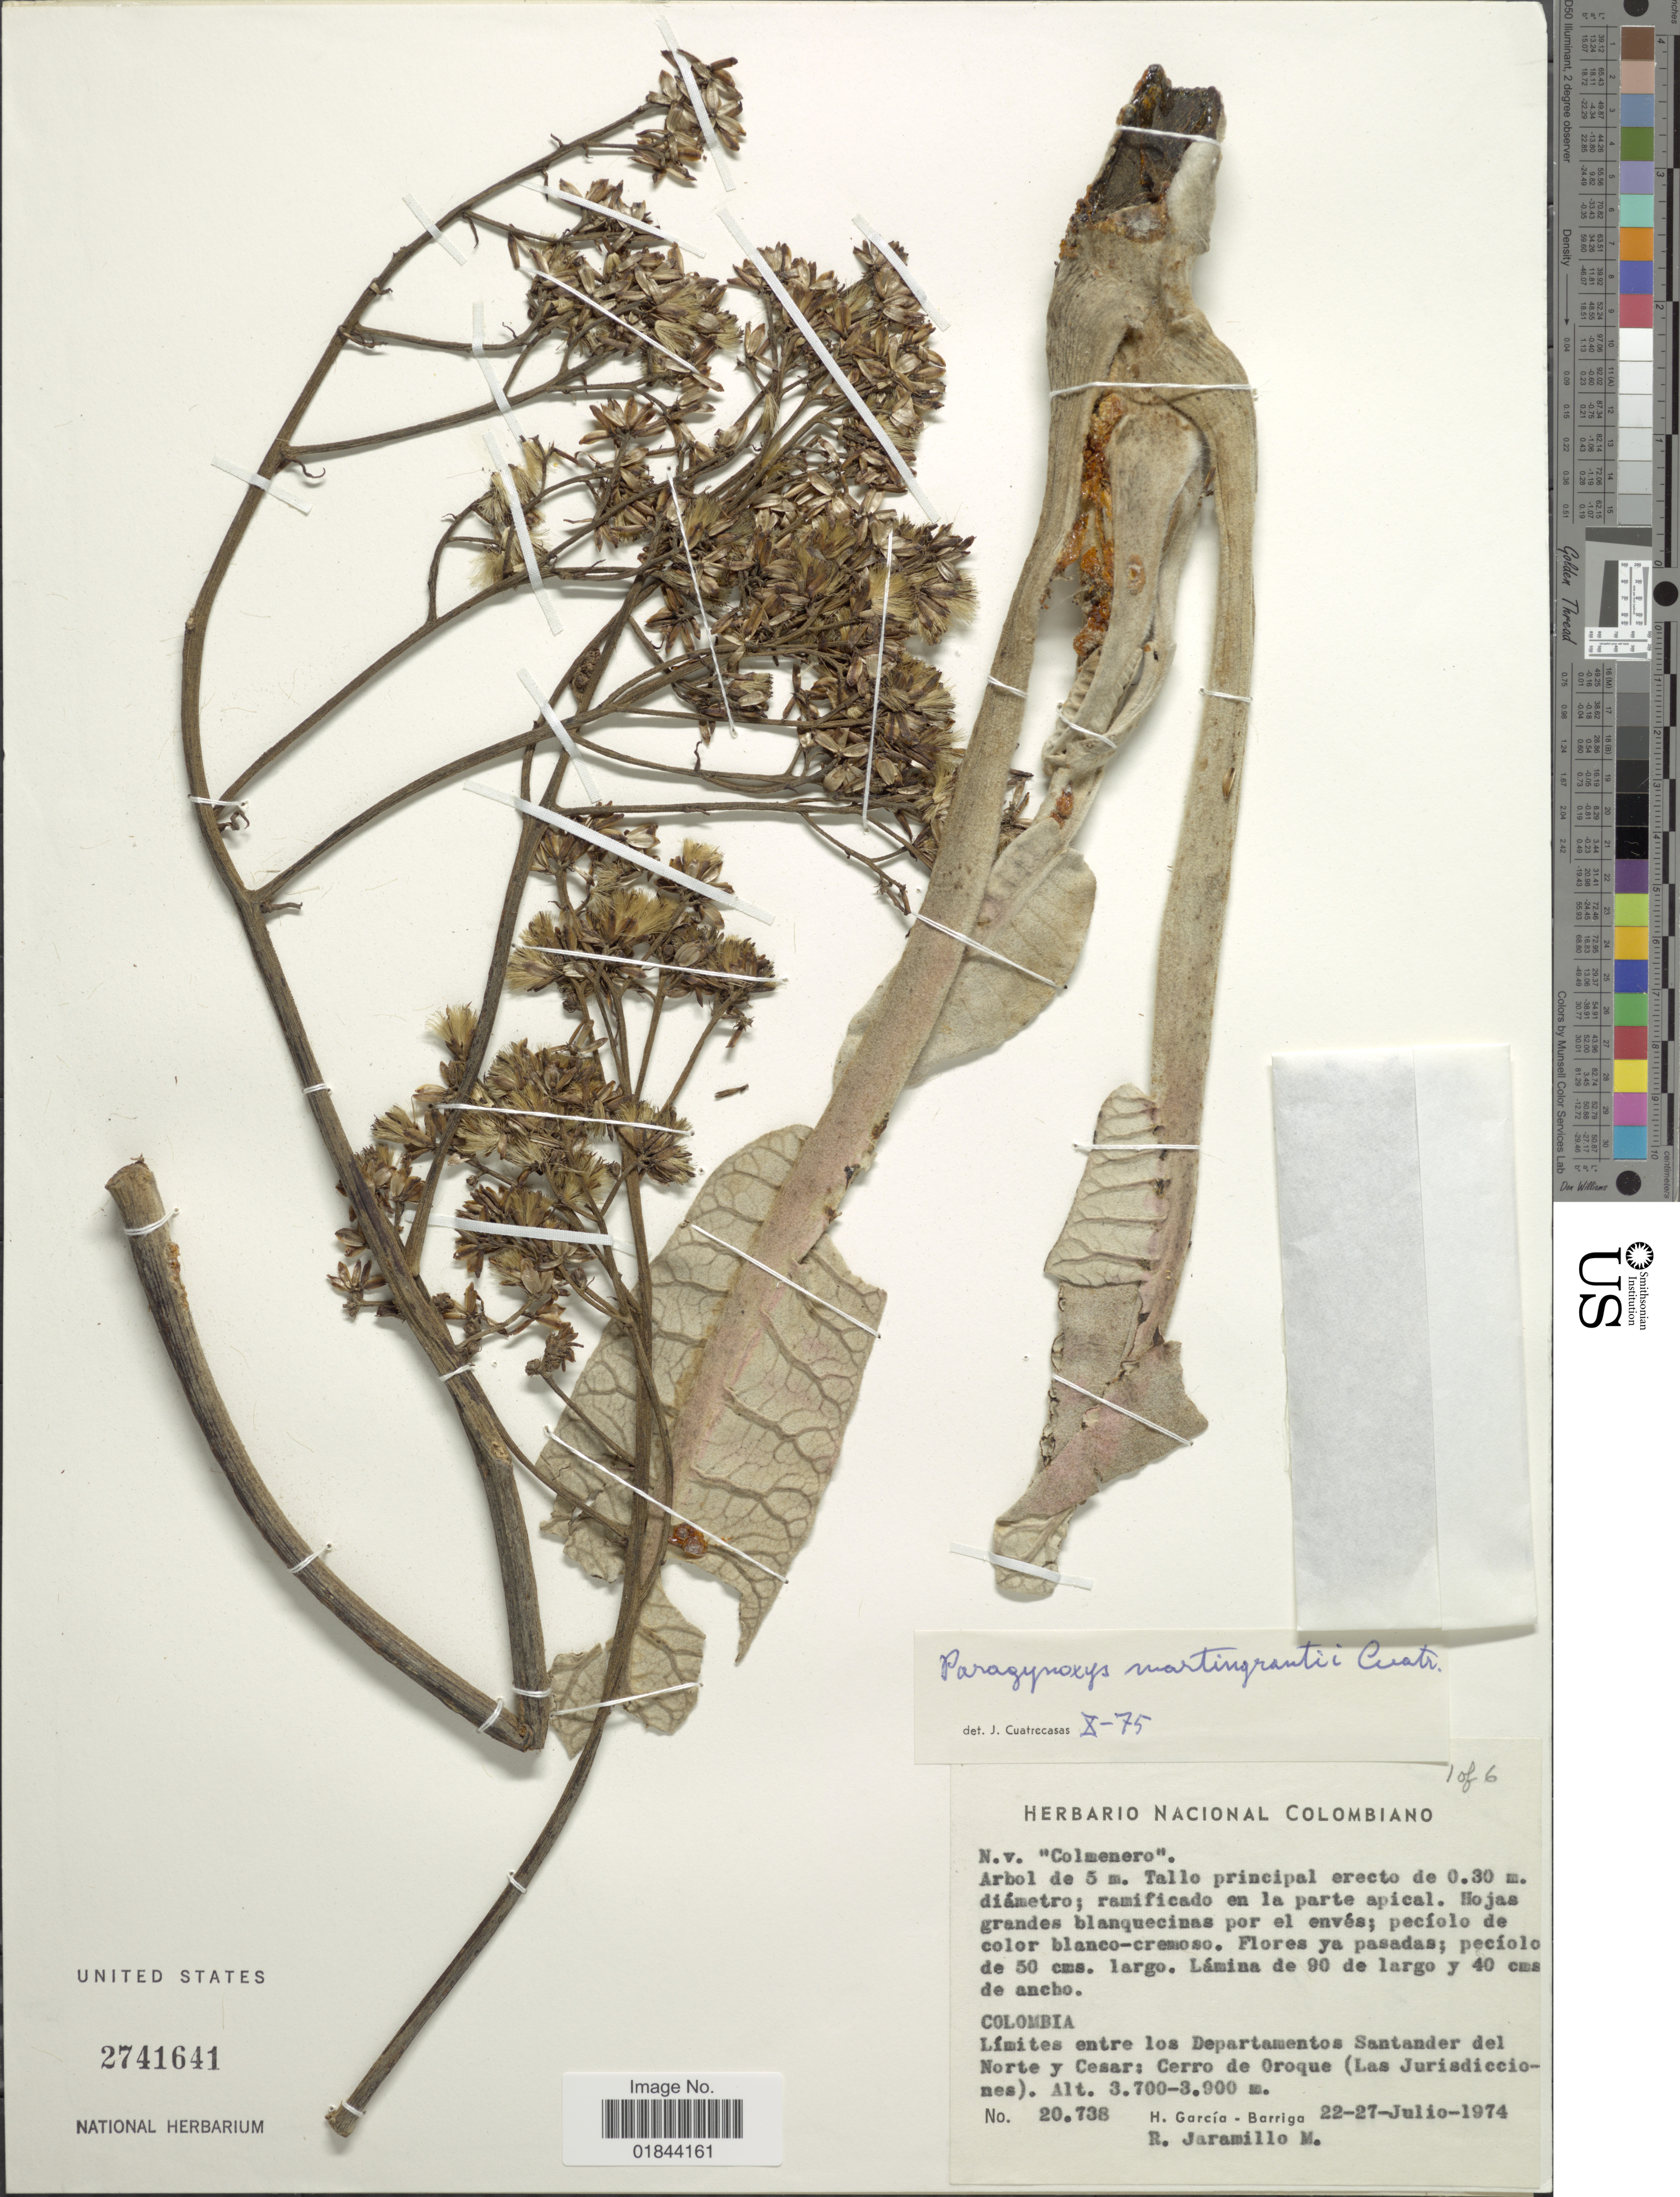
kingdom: Plantae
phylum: Tracheophyta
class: Magnoliopsida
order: Asterales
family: Asteraceae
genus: Paragynoxys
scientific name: Paragynoxys martingrantii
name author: Cuatrec.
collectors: H. García Barriga & R. Jaramillo M.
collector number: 20738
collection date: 1974-07-22/1974-07-27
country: Colombia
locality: Limites entre los Departamentos Santander del Norte y Cesar: Cerro de Oroque (Las Jurisdicciones)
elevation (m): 3700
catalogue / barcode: US 2741641